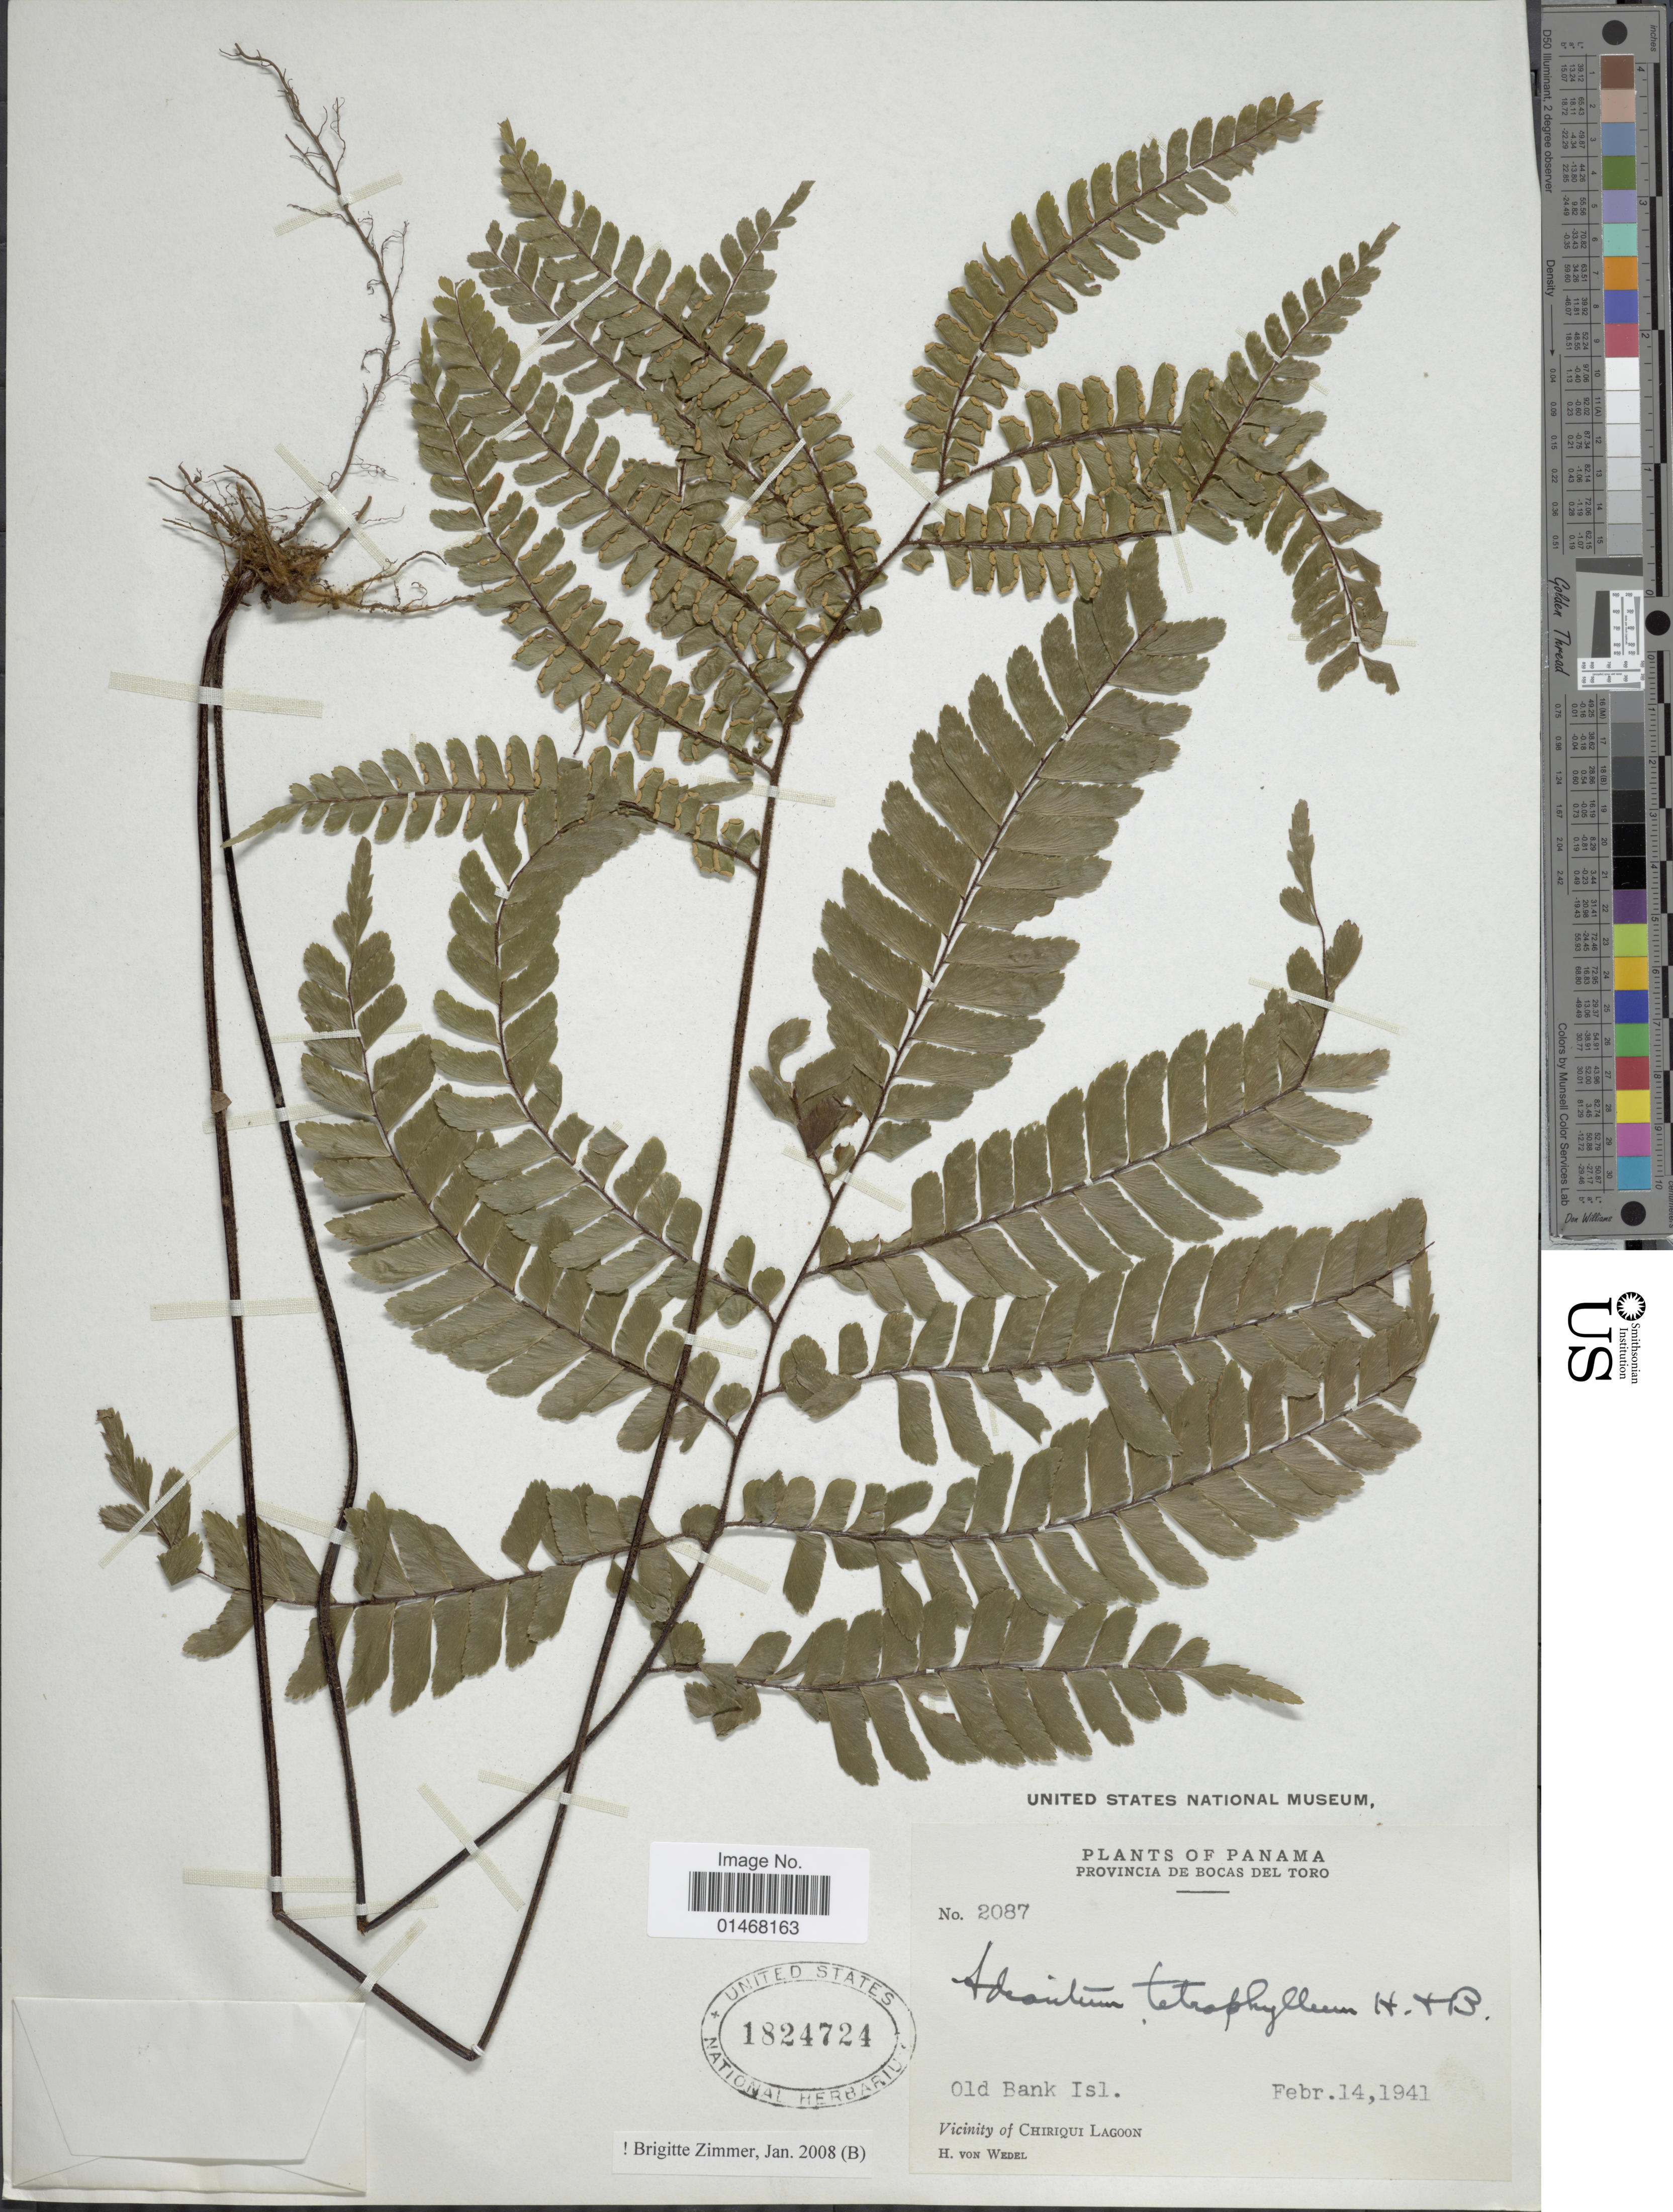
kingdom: Plantae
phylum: Tracheophyta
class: Polypodiopsida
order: Polypodiales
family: Pteridaceae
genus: Adiantum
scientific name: Adiantum tetraphyllum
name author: Humb. & Bonpl. ex Willd.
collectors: H. von Wedel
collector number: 2087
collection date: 1941-02-14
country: Panama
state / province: Bocas del Toro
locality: Old Bank Isl. Vicinity of Chiriqui Lagoon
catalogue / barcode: US 1824724